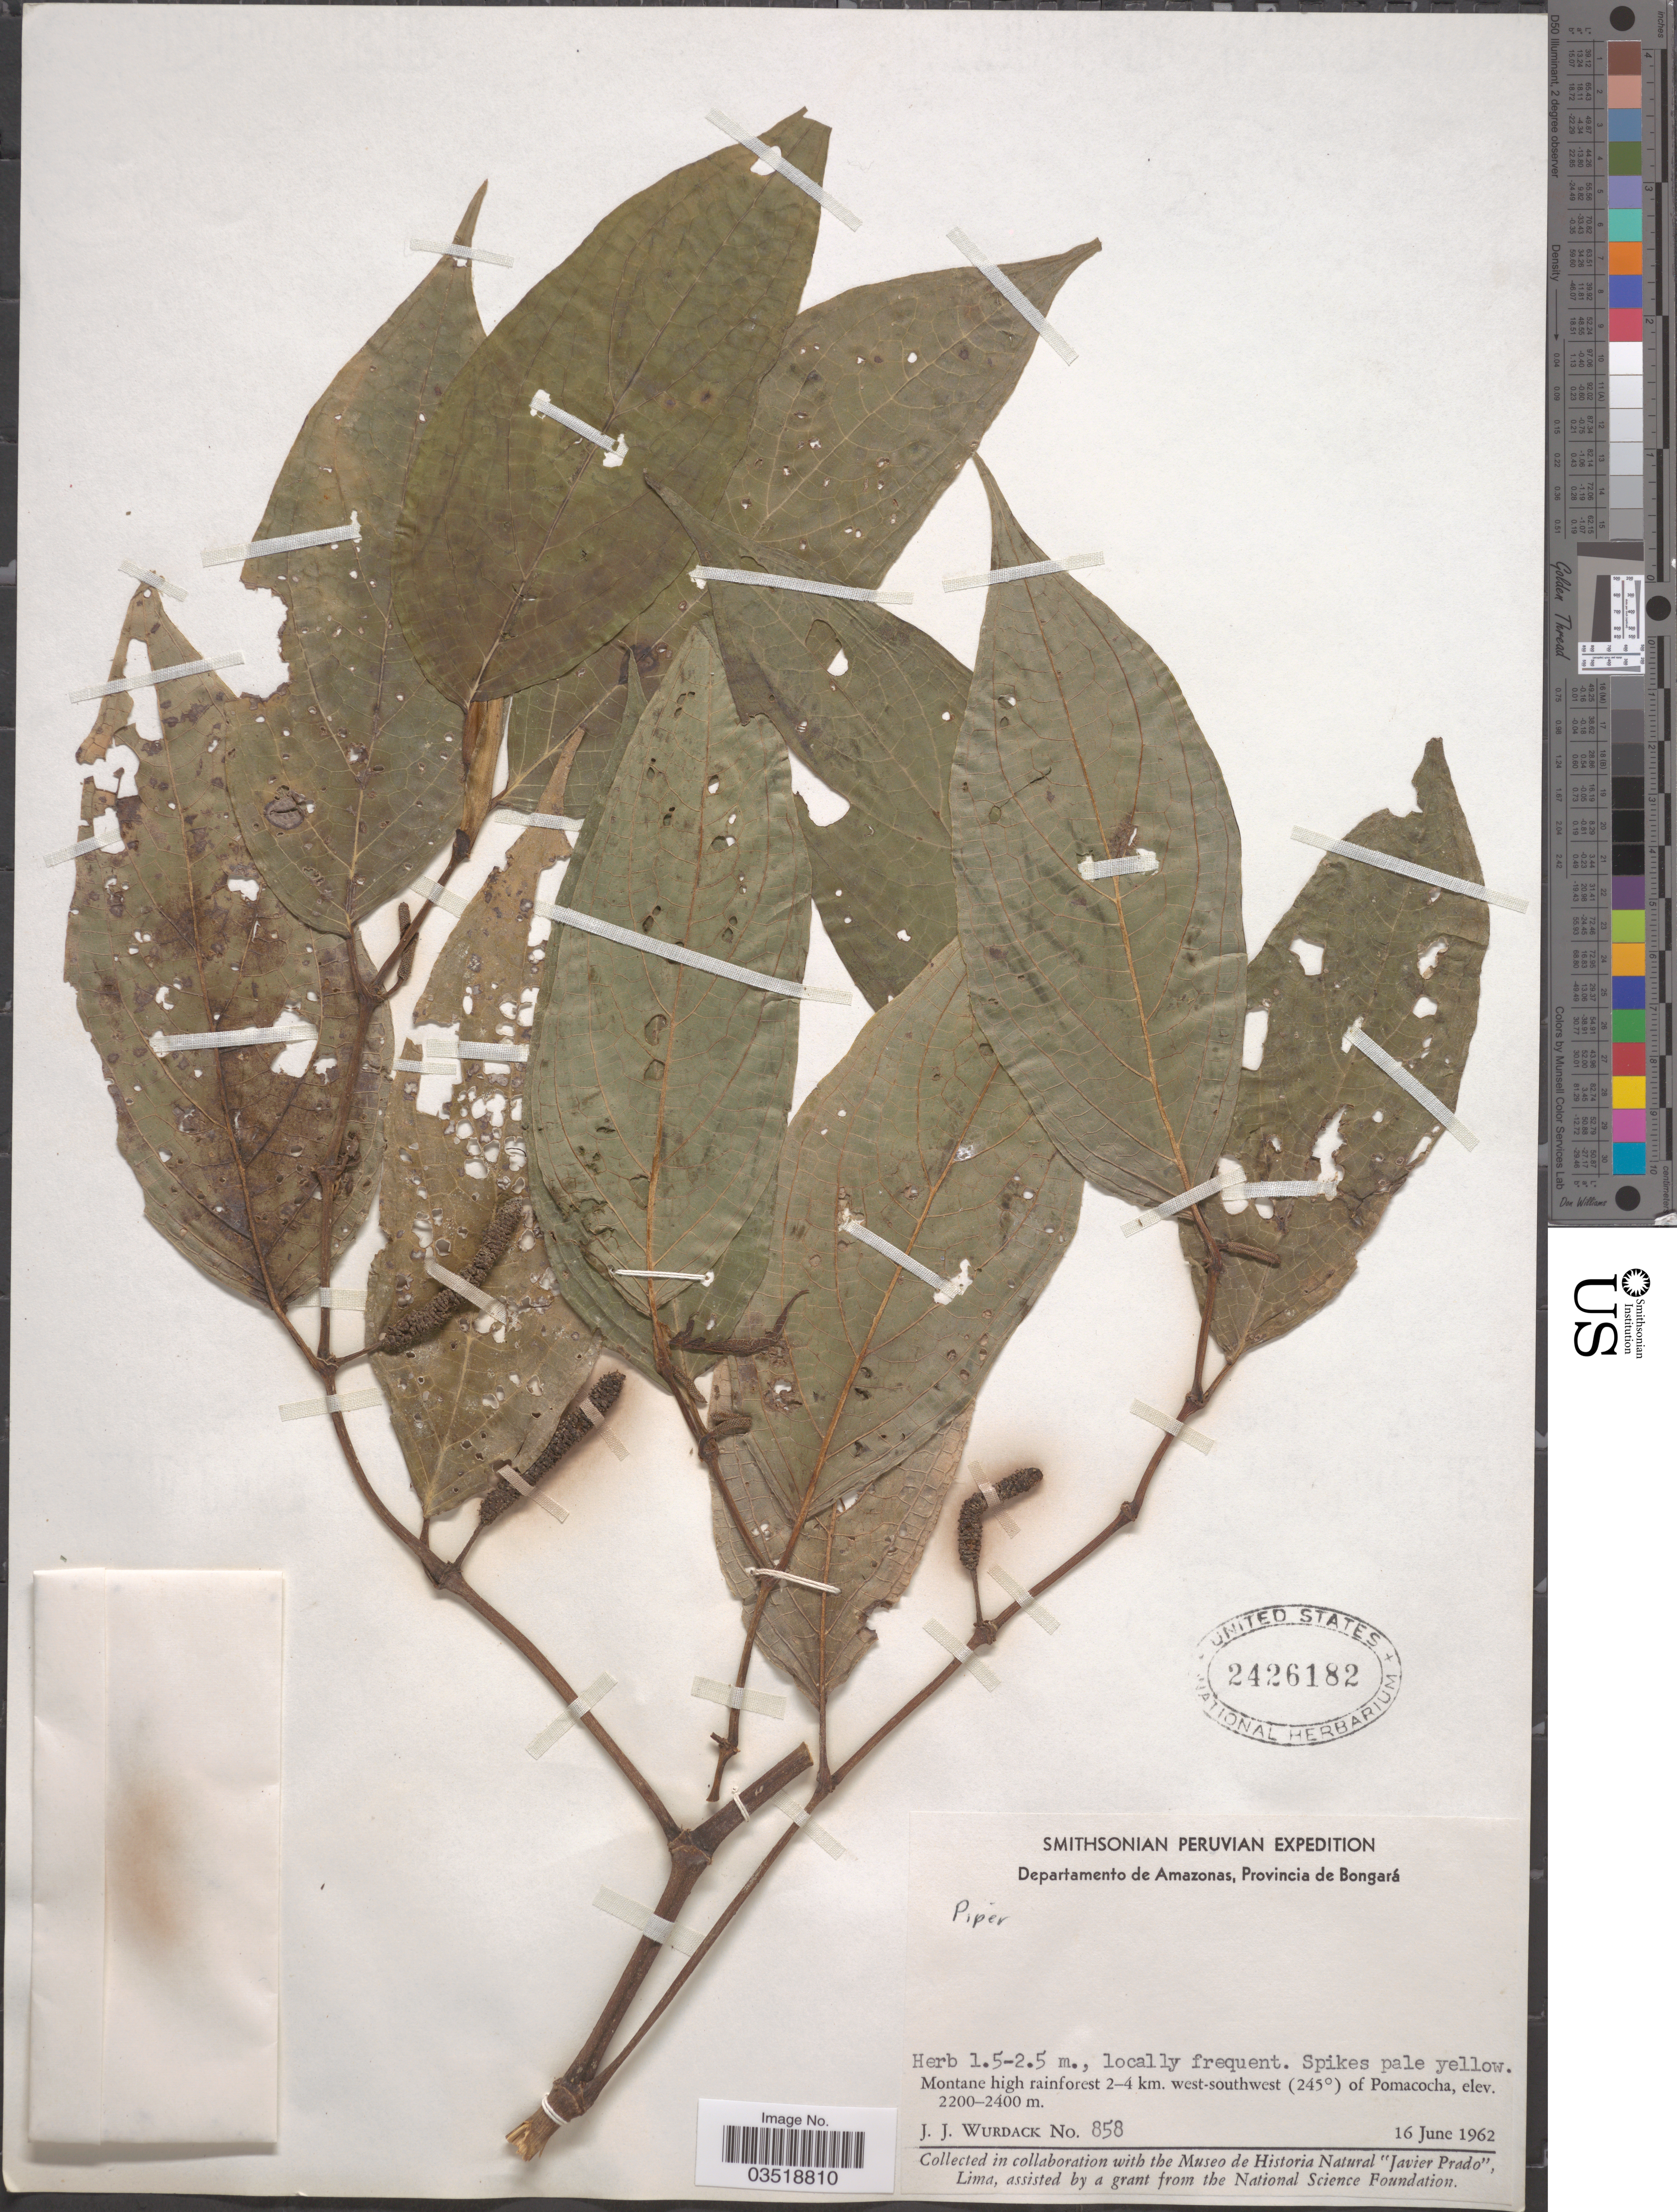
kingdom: Plantae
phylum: Tracheophyta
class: Magnoliopsida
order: Piperales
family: Piperaceae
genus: Piper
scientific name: Piper sp.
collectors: J. J. Wurdack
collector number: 858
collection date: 1962-06-16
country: Peru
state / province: Amazonas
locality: Departamento de Amazonas, Provincia de Bongará. Montane high rainforest 2-4 km. west-southwest (245°) of Pomacocha.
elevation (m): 2200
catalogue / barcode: US 2426182